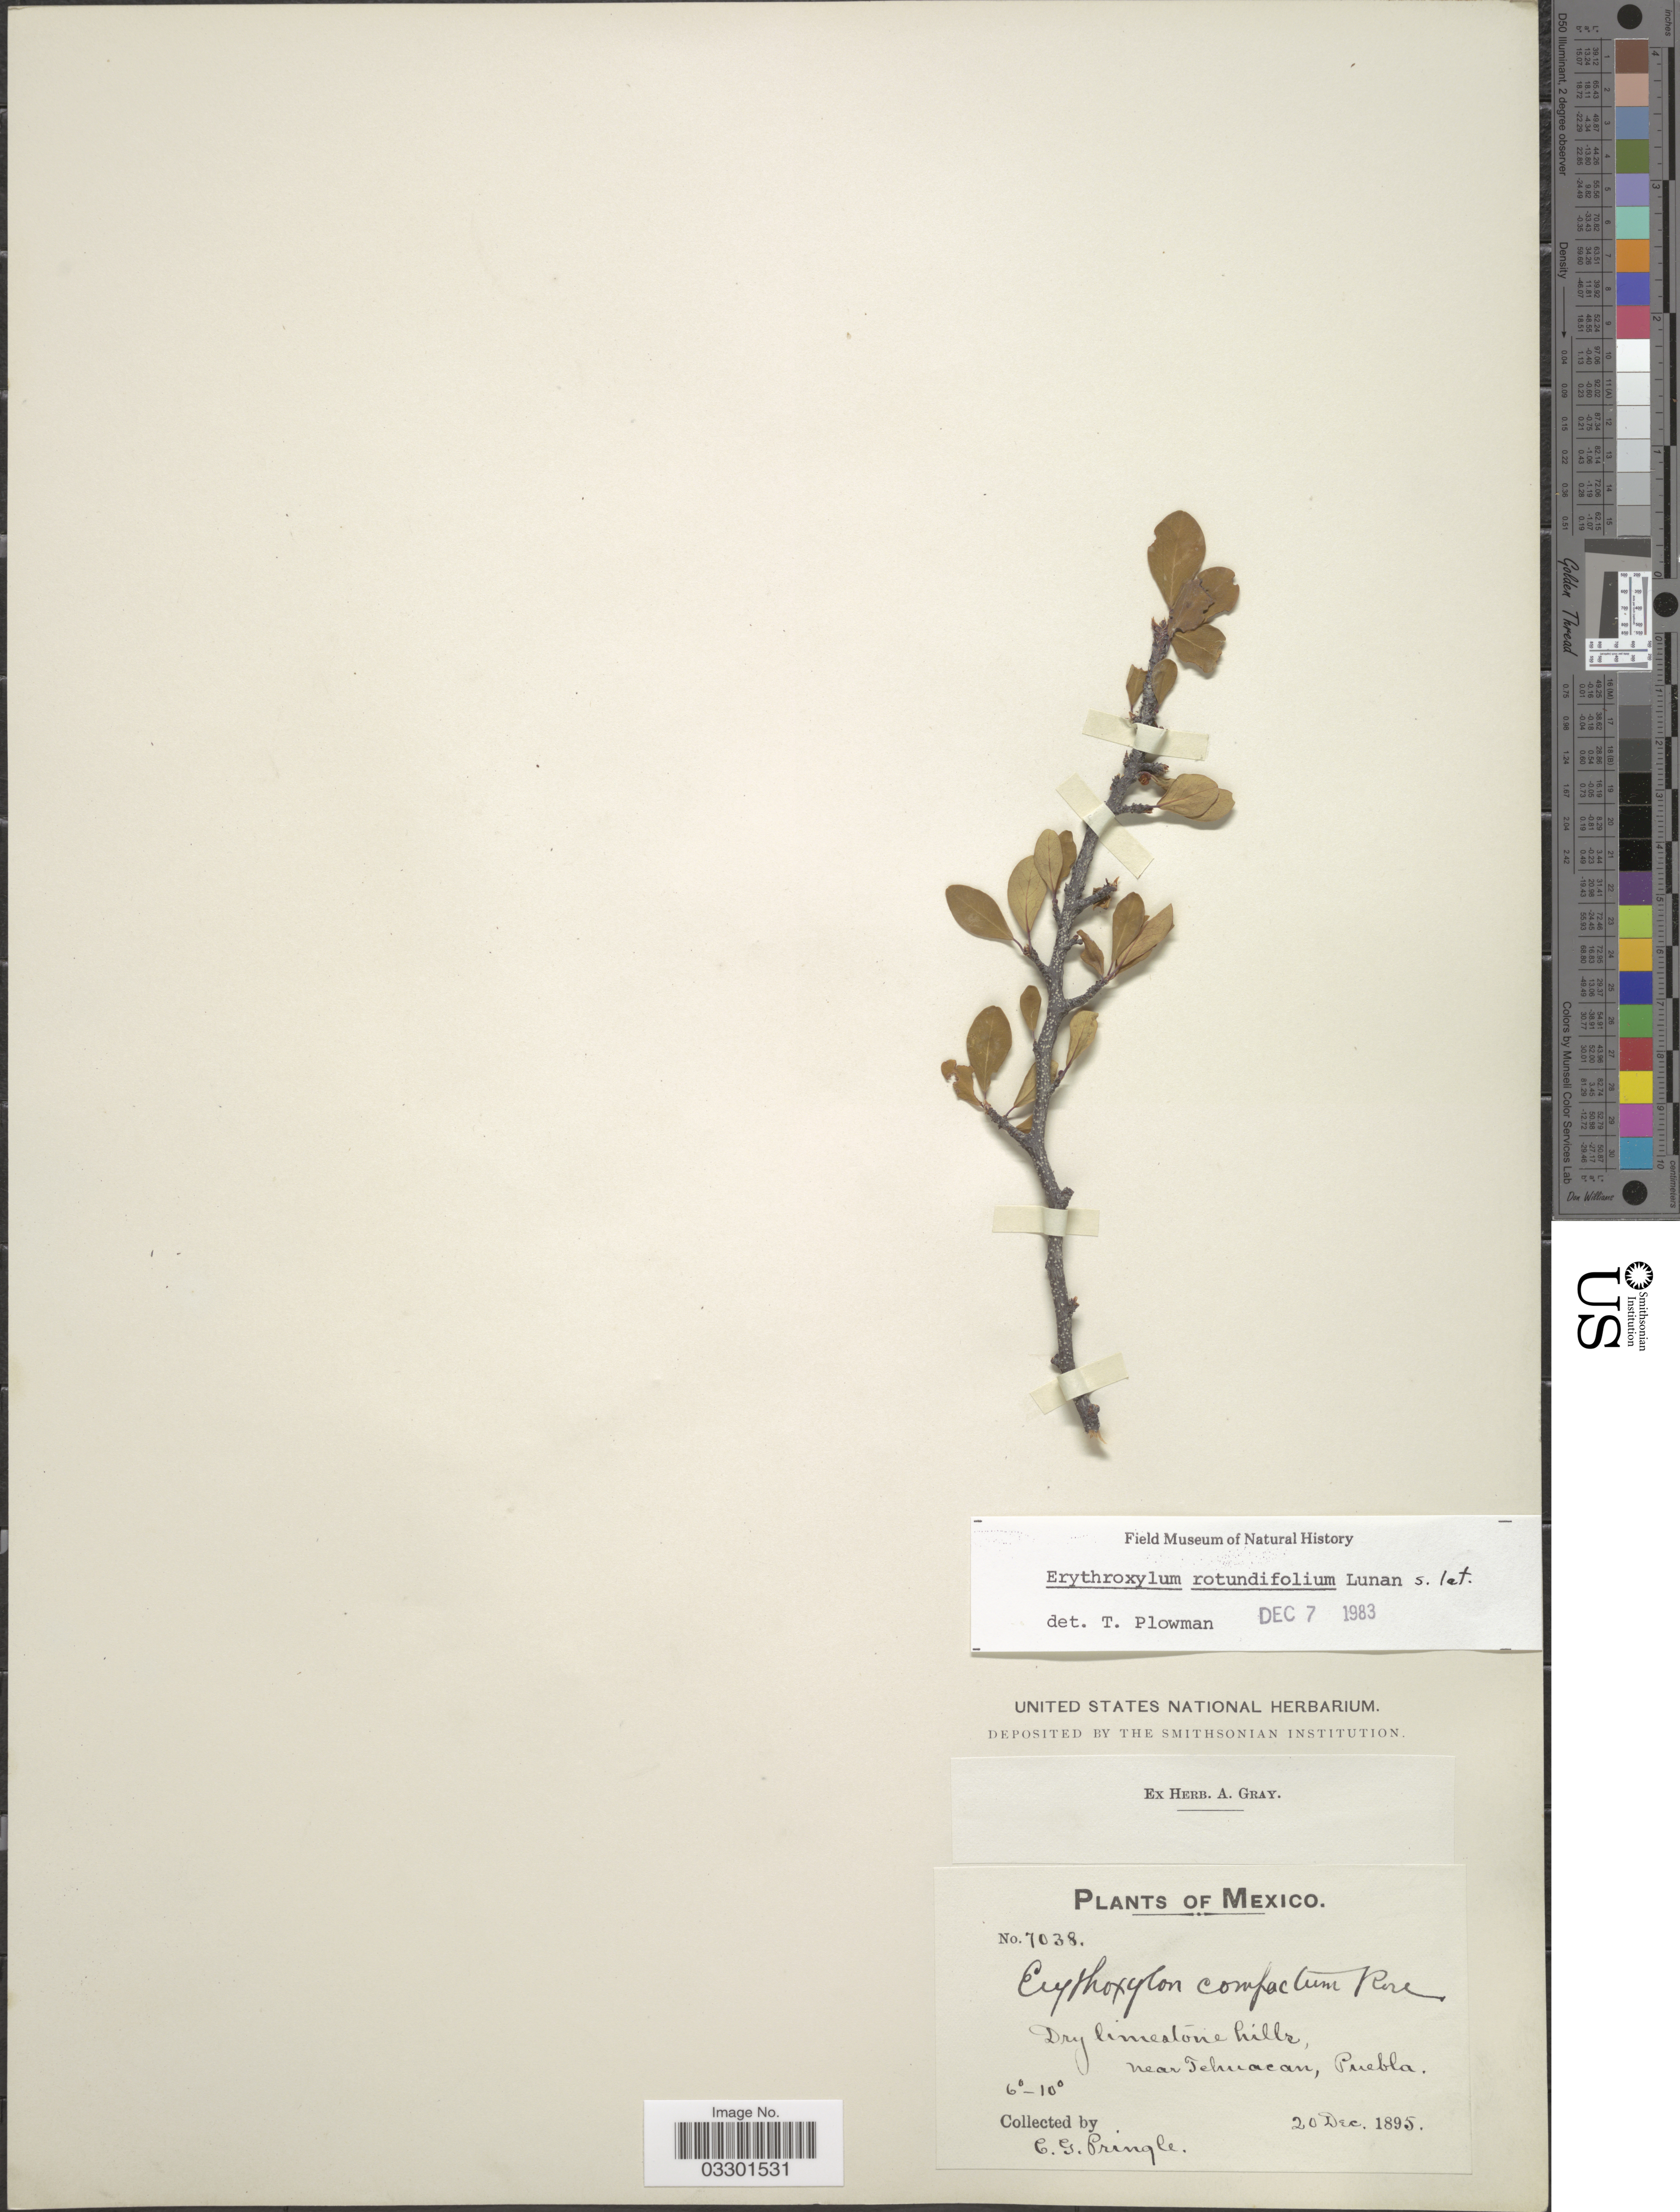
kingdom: Plantae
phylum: Tracheophyta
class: Magnoliopsida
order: Malpighiales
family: Erythroxylaceae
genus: Erythroxylum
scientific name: Erythroxylum rotundifolium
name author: Lunan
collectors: C. G. Pringle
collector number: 7038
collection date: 1895-12-20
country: Mexico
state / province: Puebla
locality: Near Tehuacan.